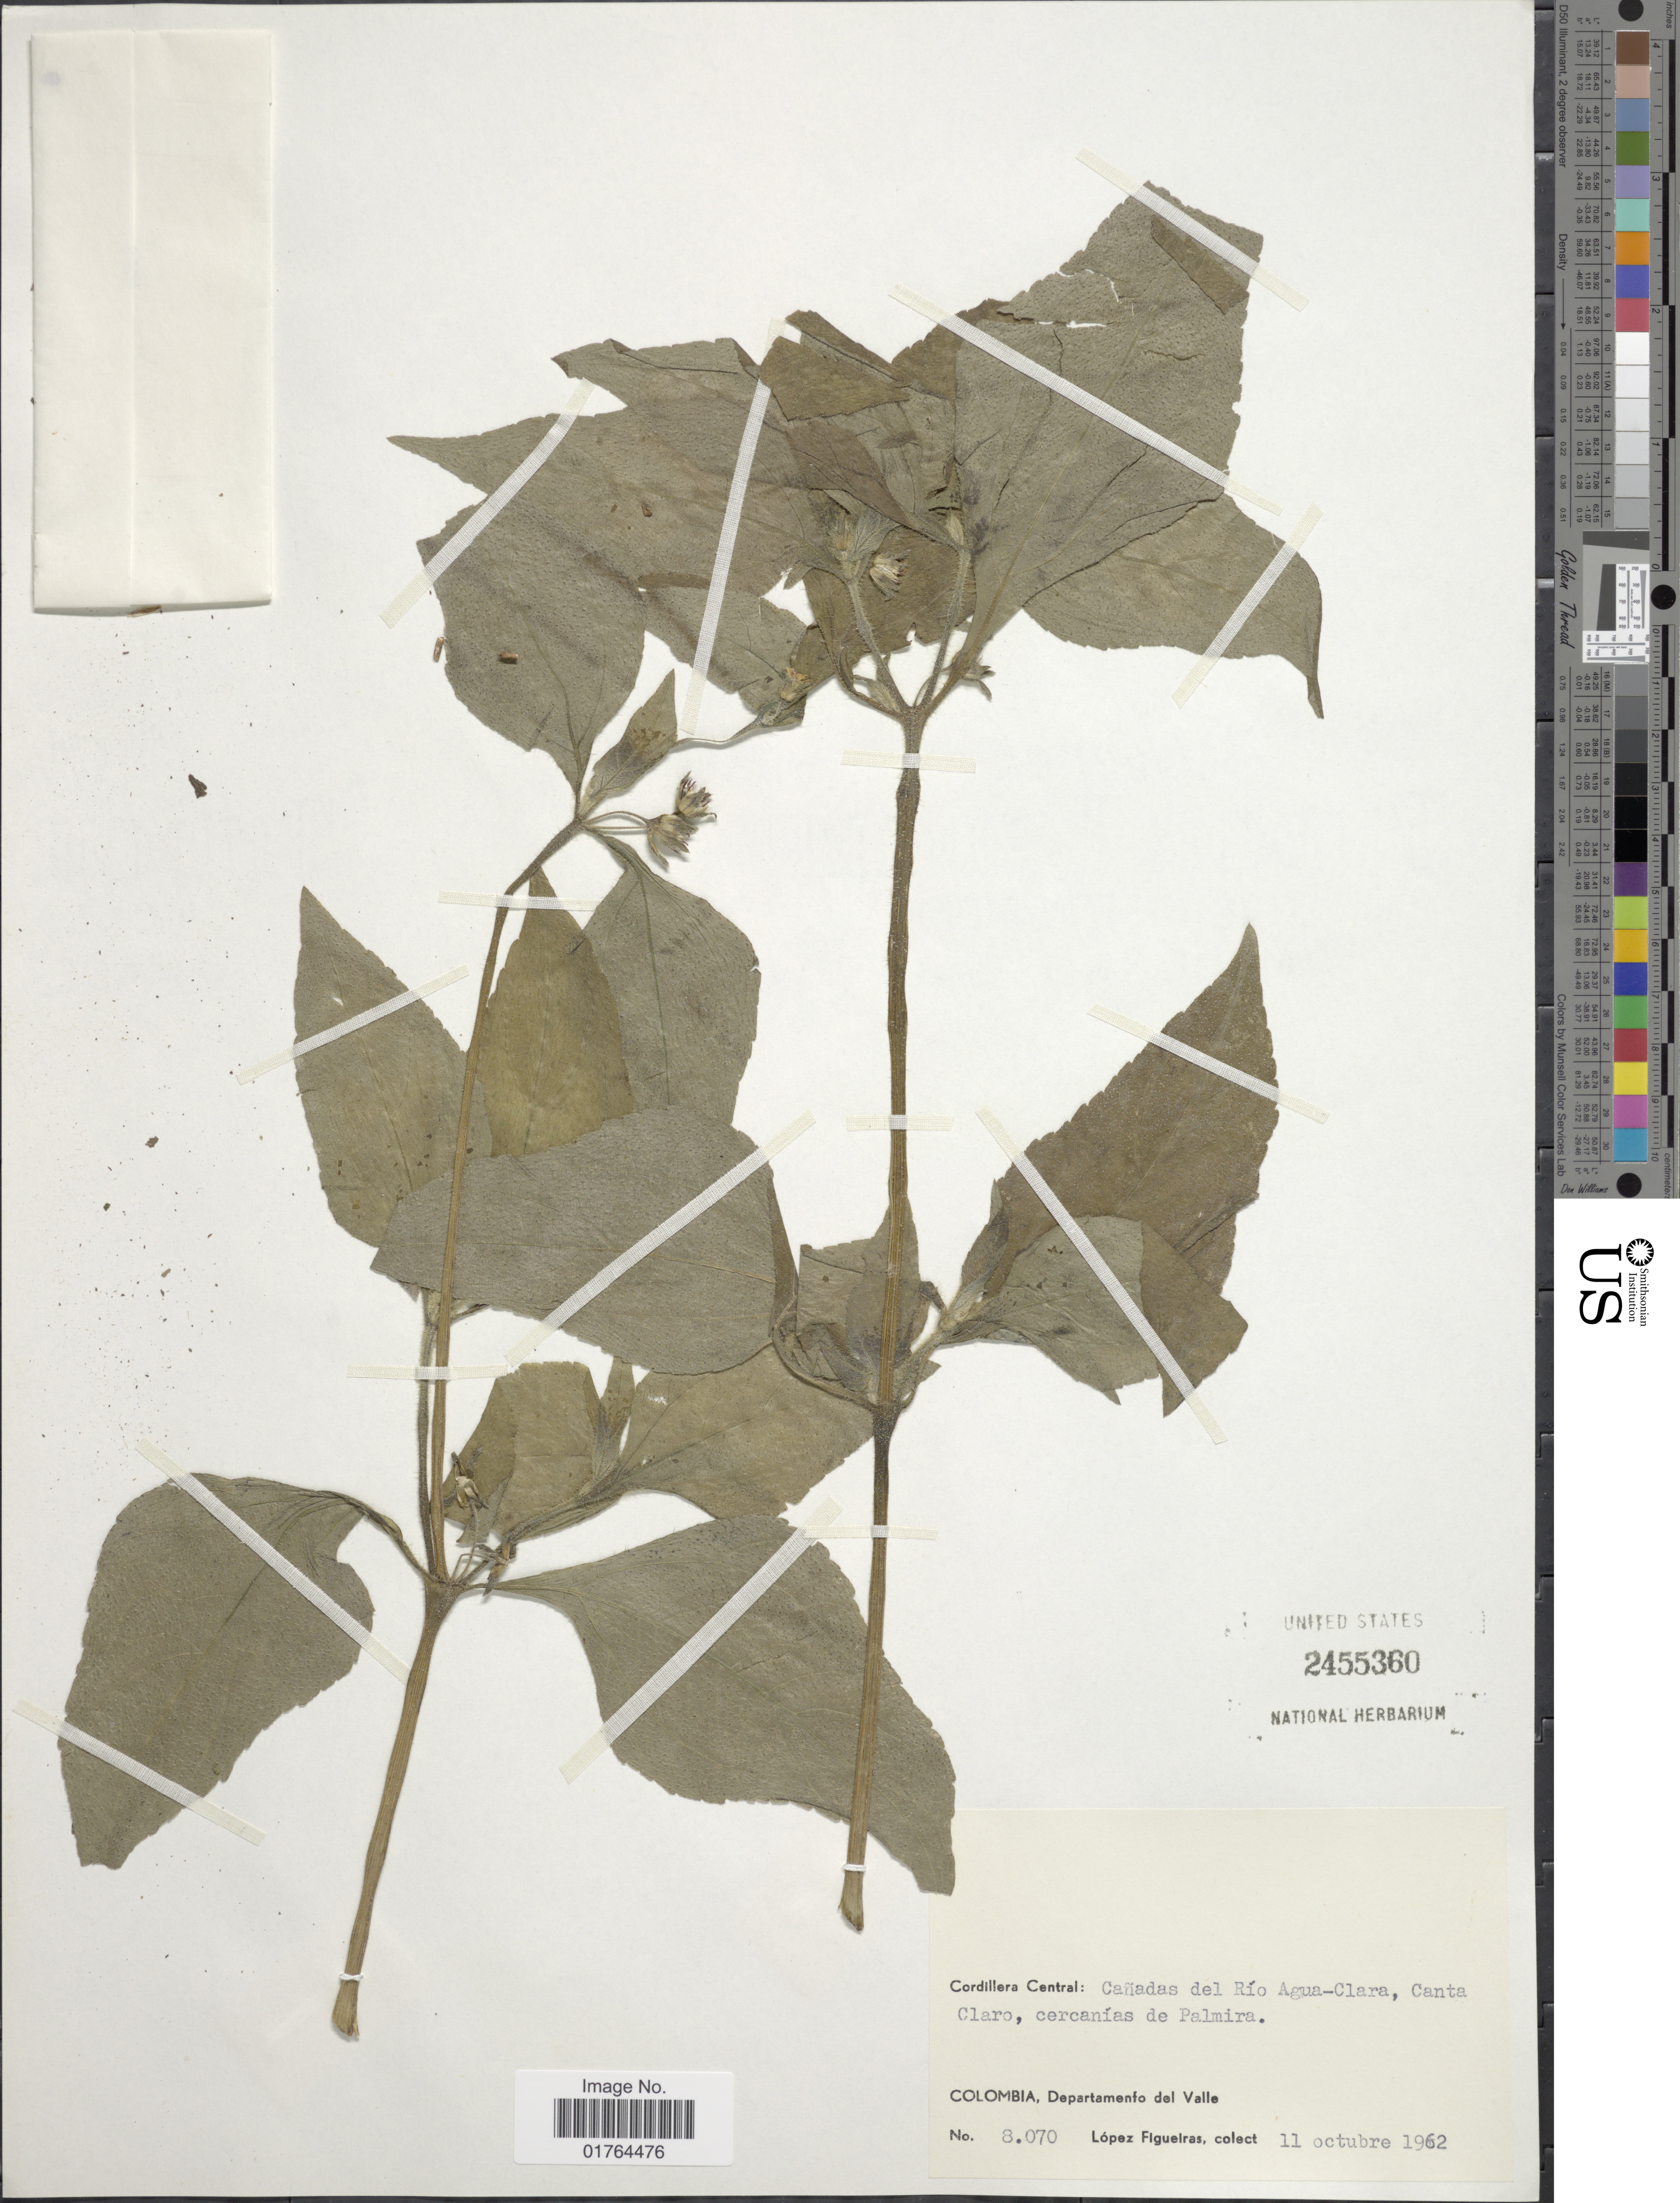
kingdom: Plantae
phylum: Tracheophyta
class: Magnoliopsida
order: Asterales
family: Asteraceae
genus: Wedelia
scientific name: Wedelia iners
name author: (S.F. Blake) Strother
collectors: M. López Figueiras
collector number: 8070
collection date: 1962-10-11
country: Colombia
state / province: Valle del Cauca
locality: Cordillera Central, Canadas del Rio Agua-Clara, Canta Claro, cercanias de Palmira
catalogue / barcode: US 2455360